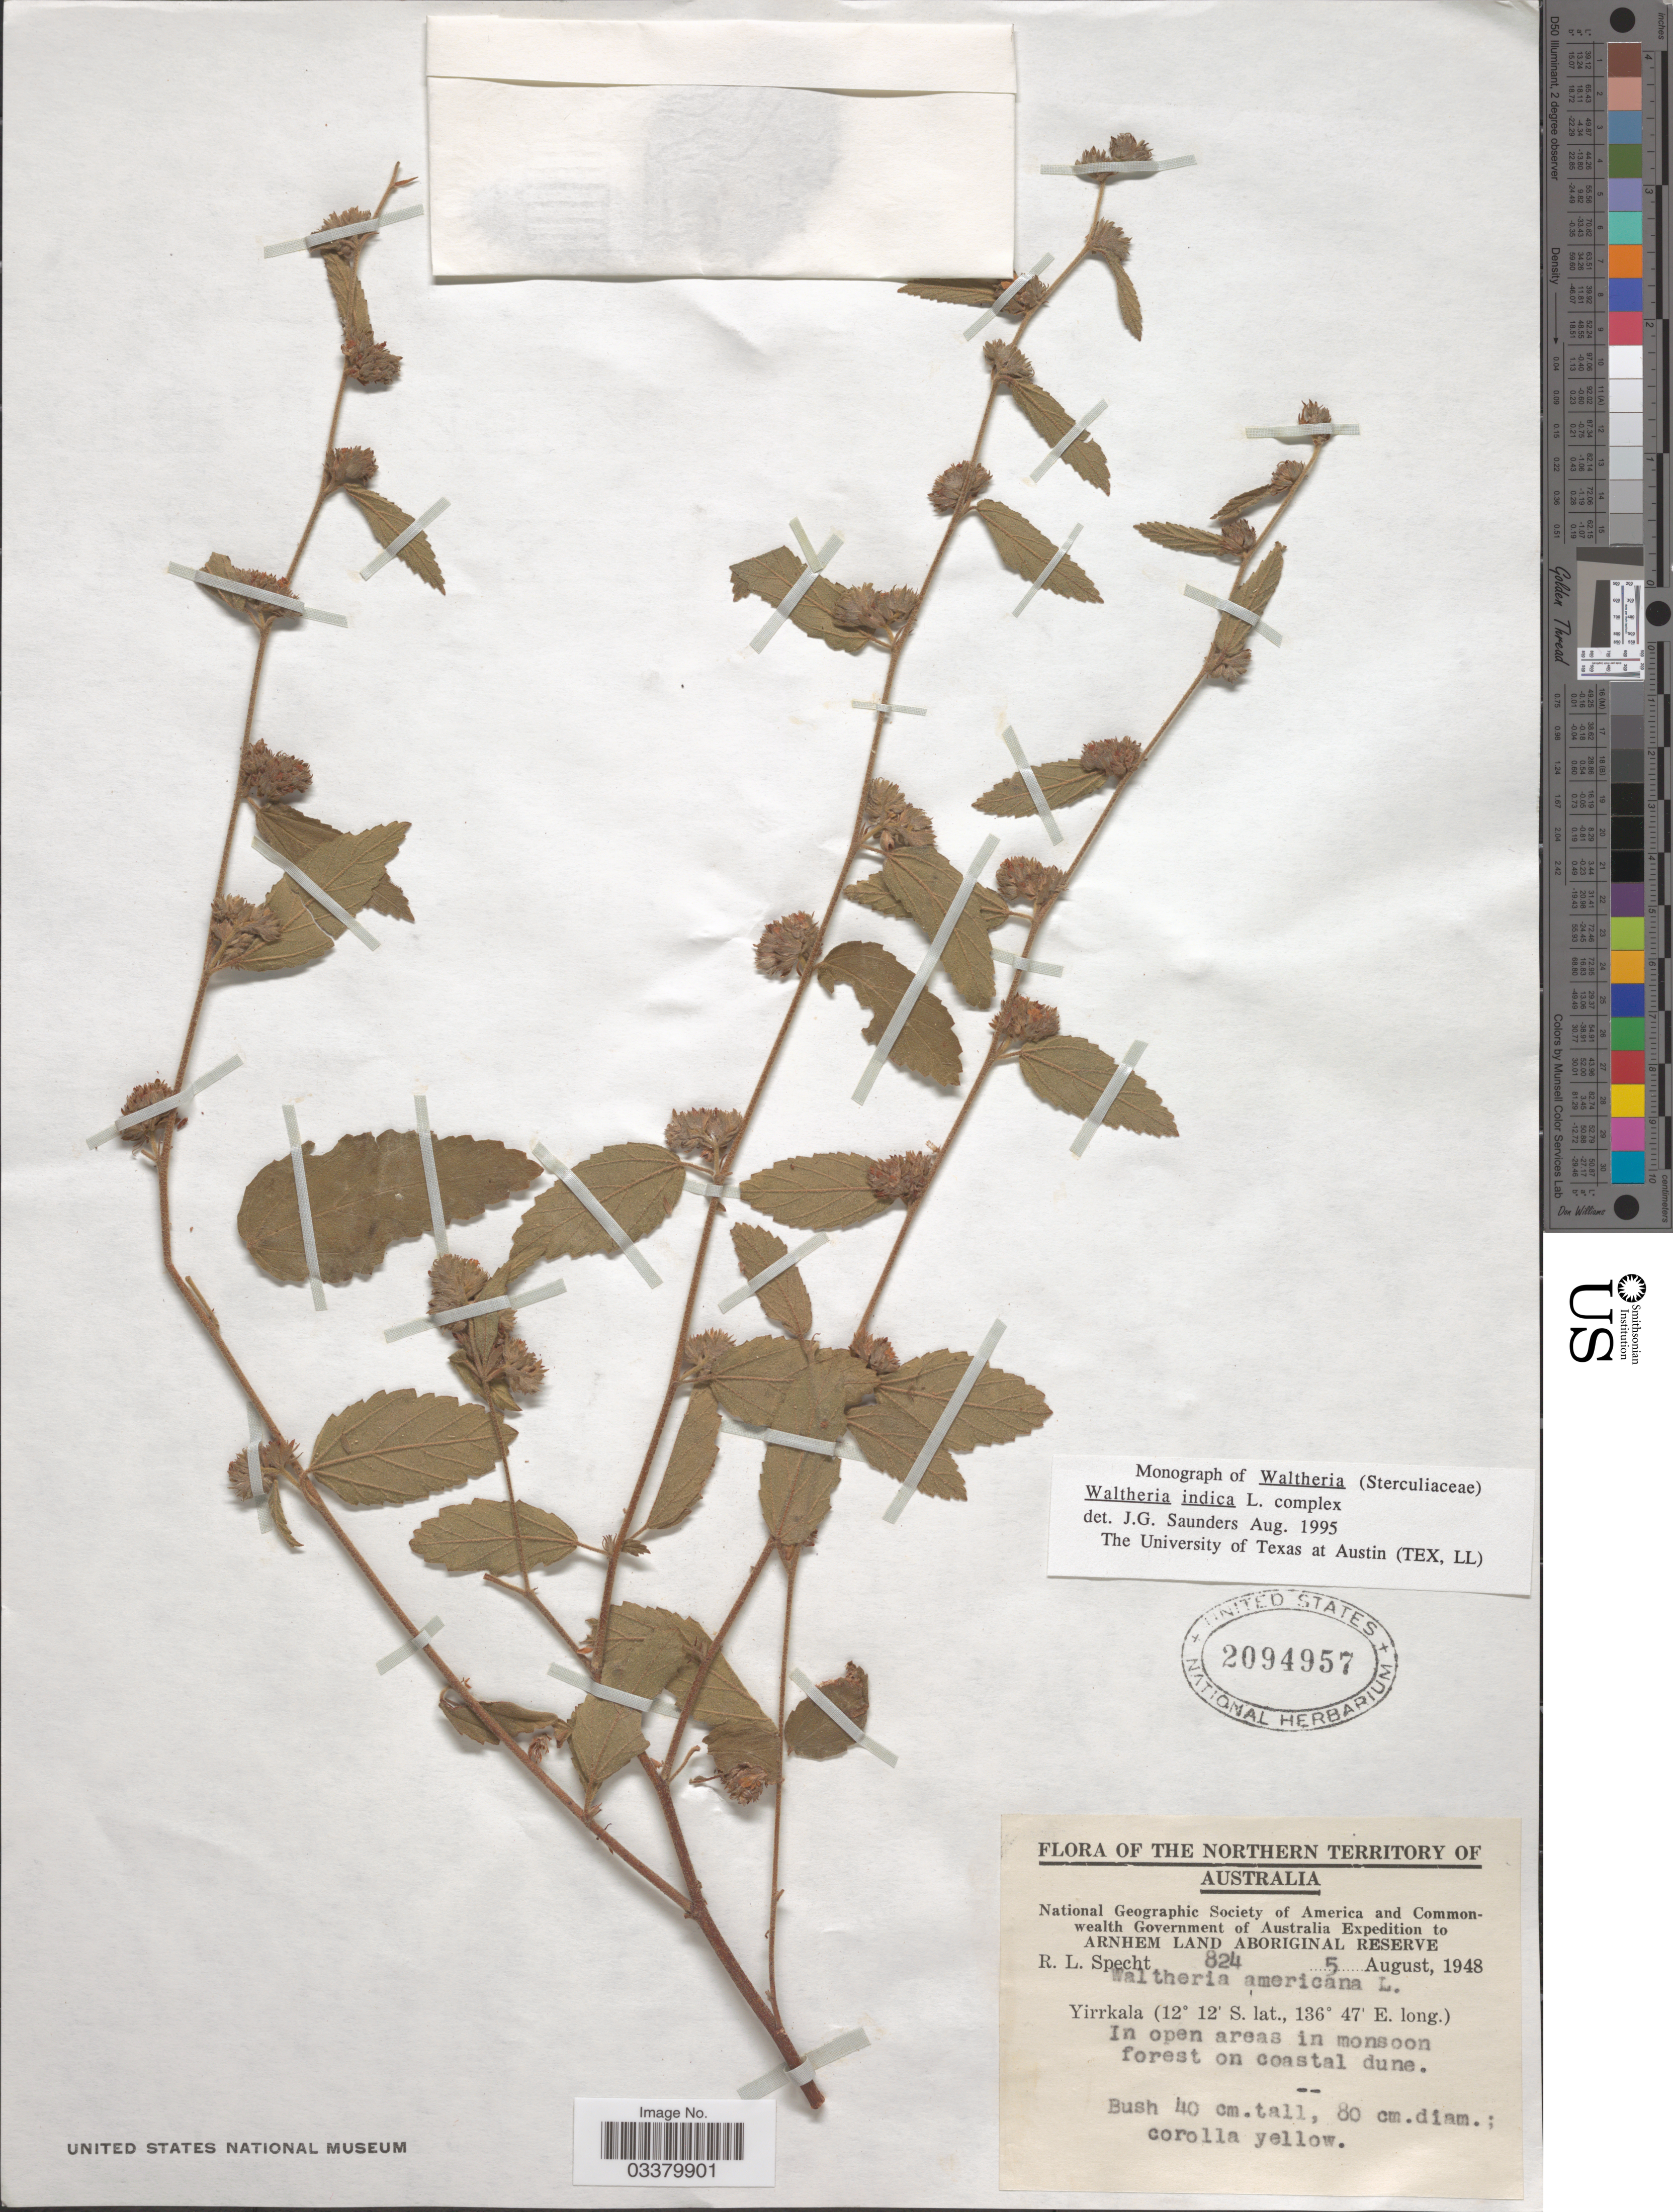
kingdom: Plantae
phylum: Tracheophyta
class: Magnoliopsida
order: Malvales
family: Malvaceae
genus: Waltheria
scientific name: Waltheria indica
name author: L.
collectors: R. L. Specht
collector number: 824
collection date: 1948-08-05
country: Australia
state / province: Northern Territory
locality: Yirrkala. Arnhem Land Aboriginal Reserve.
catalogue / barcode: US 2094957